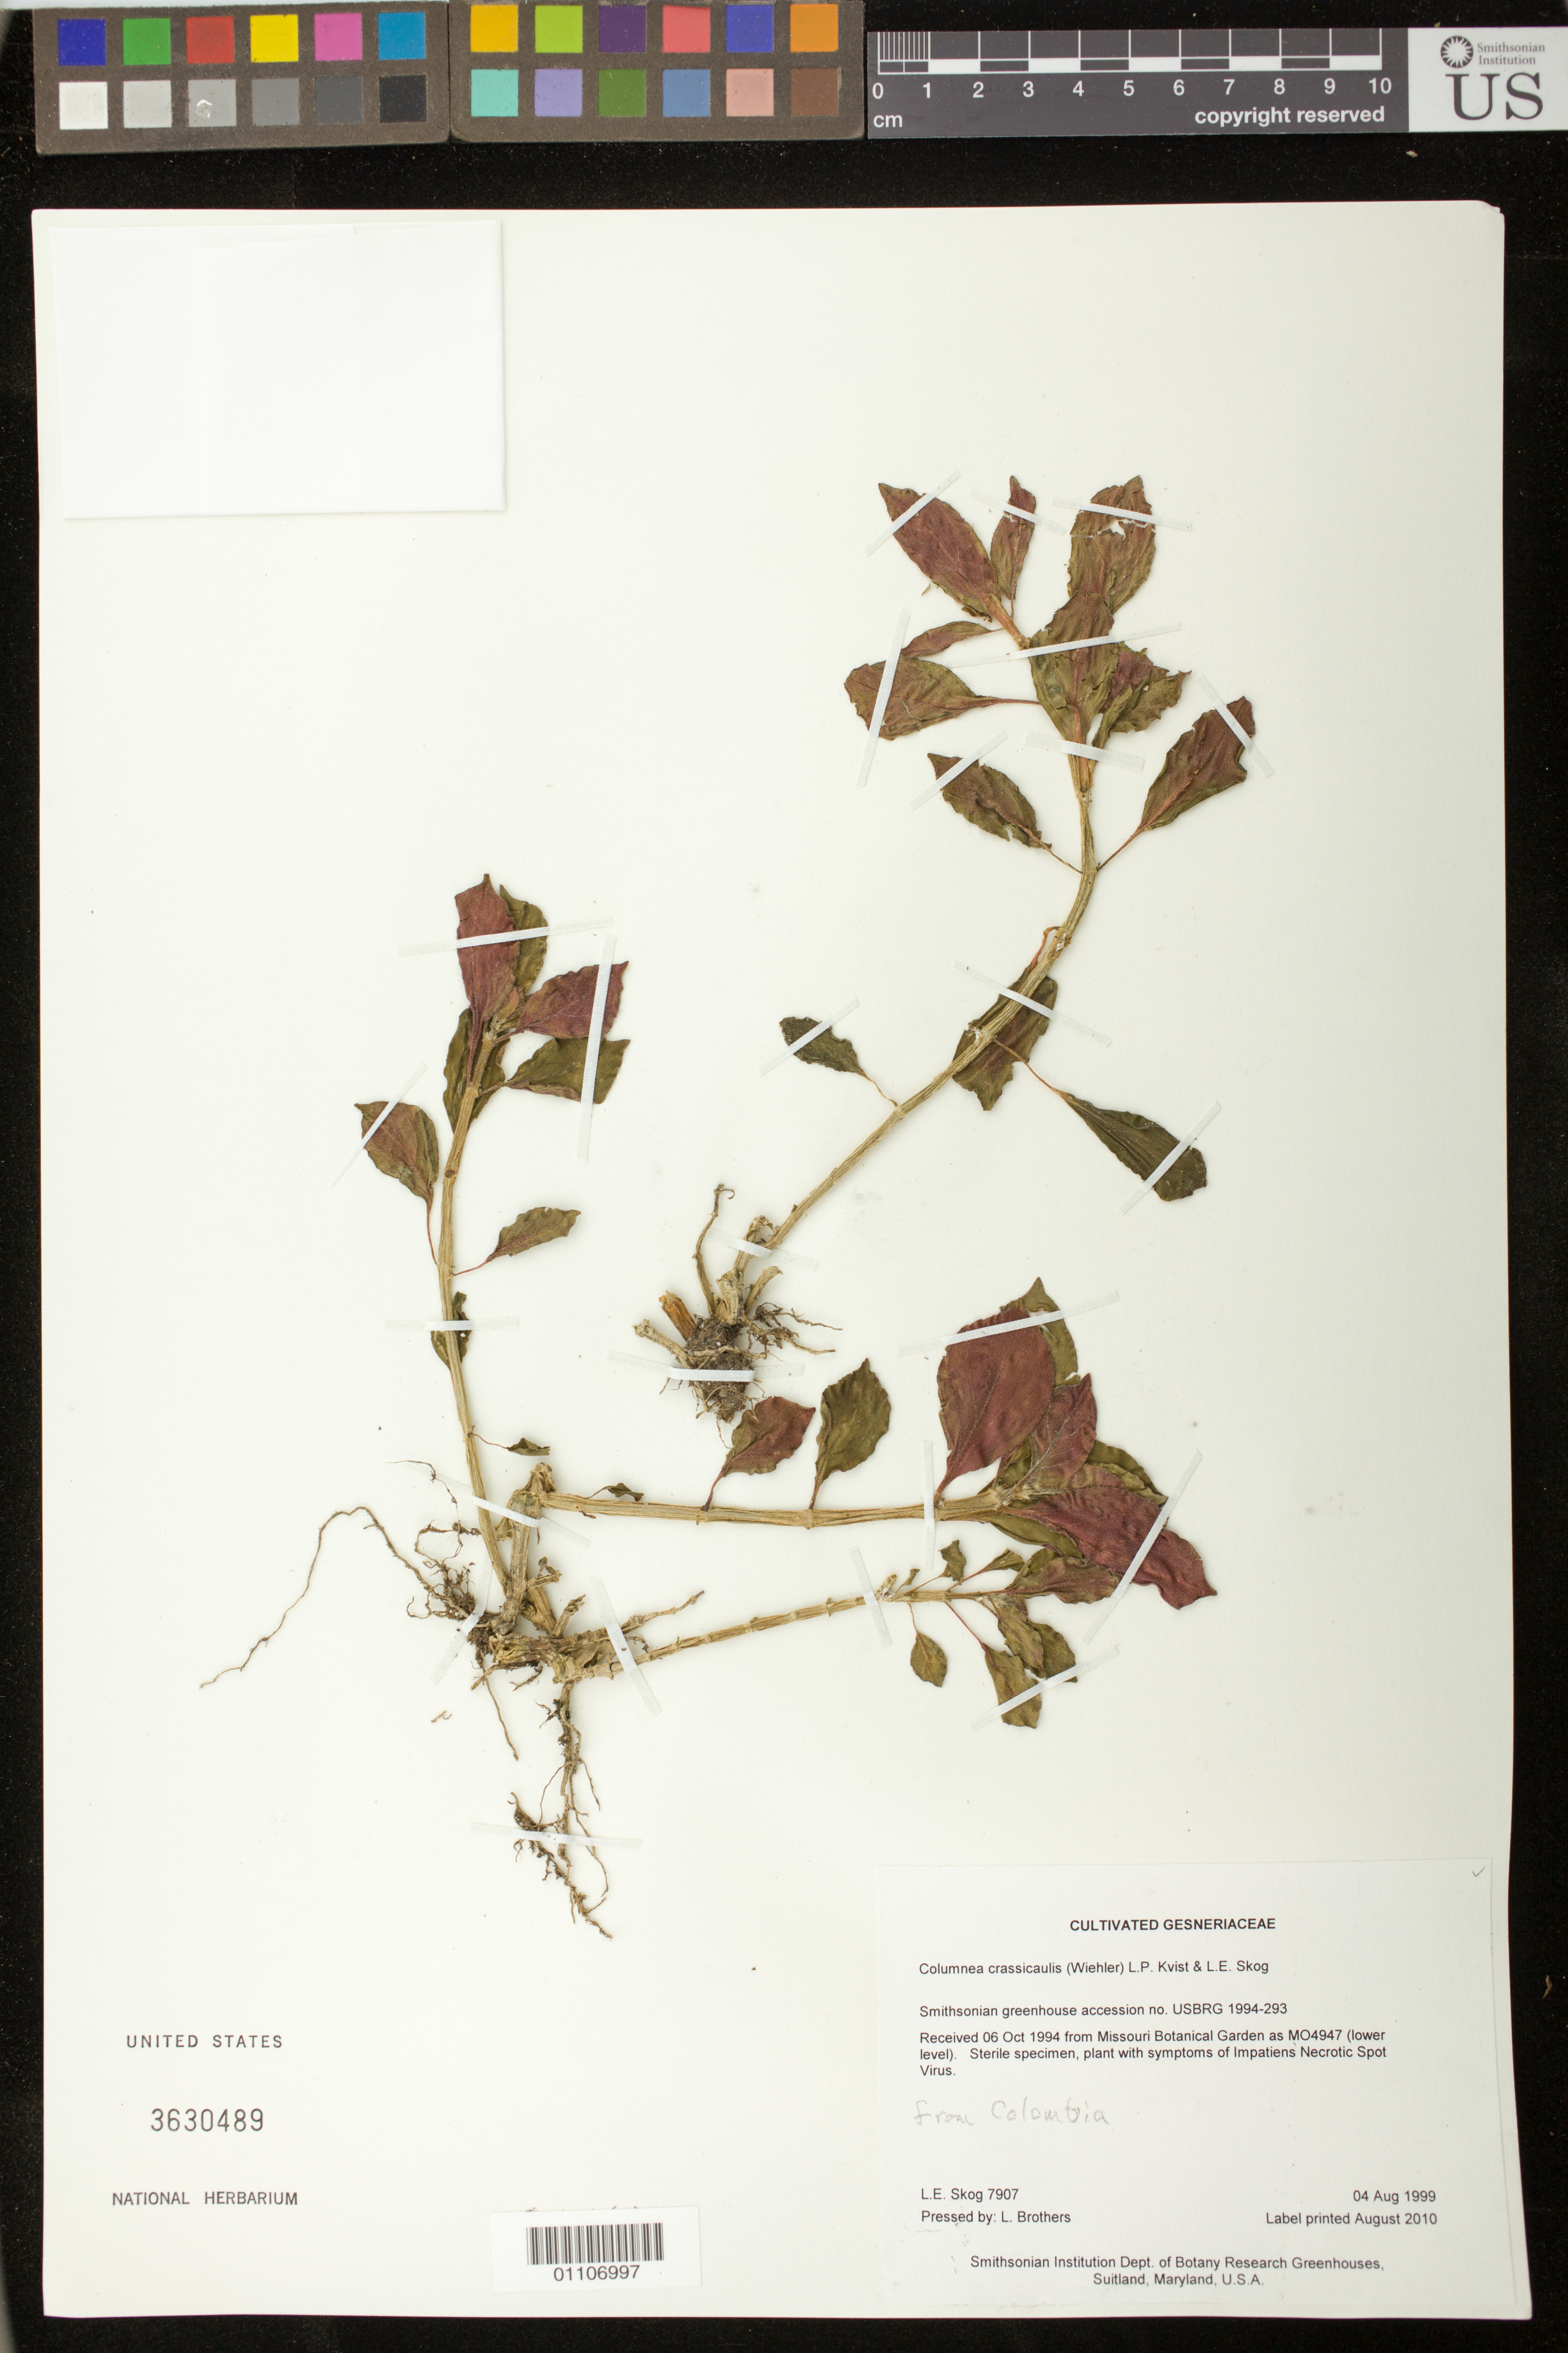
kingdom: Plantae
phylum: Tracheophyta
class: Magnoliopsida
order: Lamiales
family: Gesneriaceae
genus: Columnea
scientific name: Columnea crassicaulis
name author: (Wiehler) L.P. Kvist & L.E. Skog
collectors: L. E. Skog & L. Brothers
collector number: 7907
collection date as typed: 04 Aug 1999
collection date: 1999-08-04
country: United States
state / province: Maryland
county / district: Prince George's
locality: Smithsonian Institution Dept. of Botany Research Greenhouses, Suitland, Maryland, U.S.A.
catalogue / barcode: US 3630489